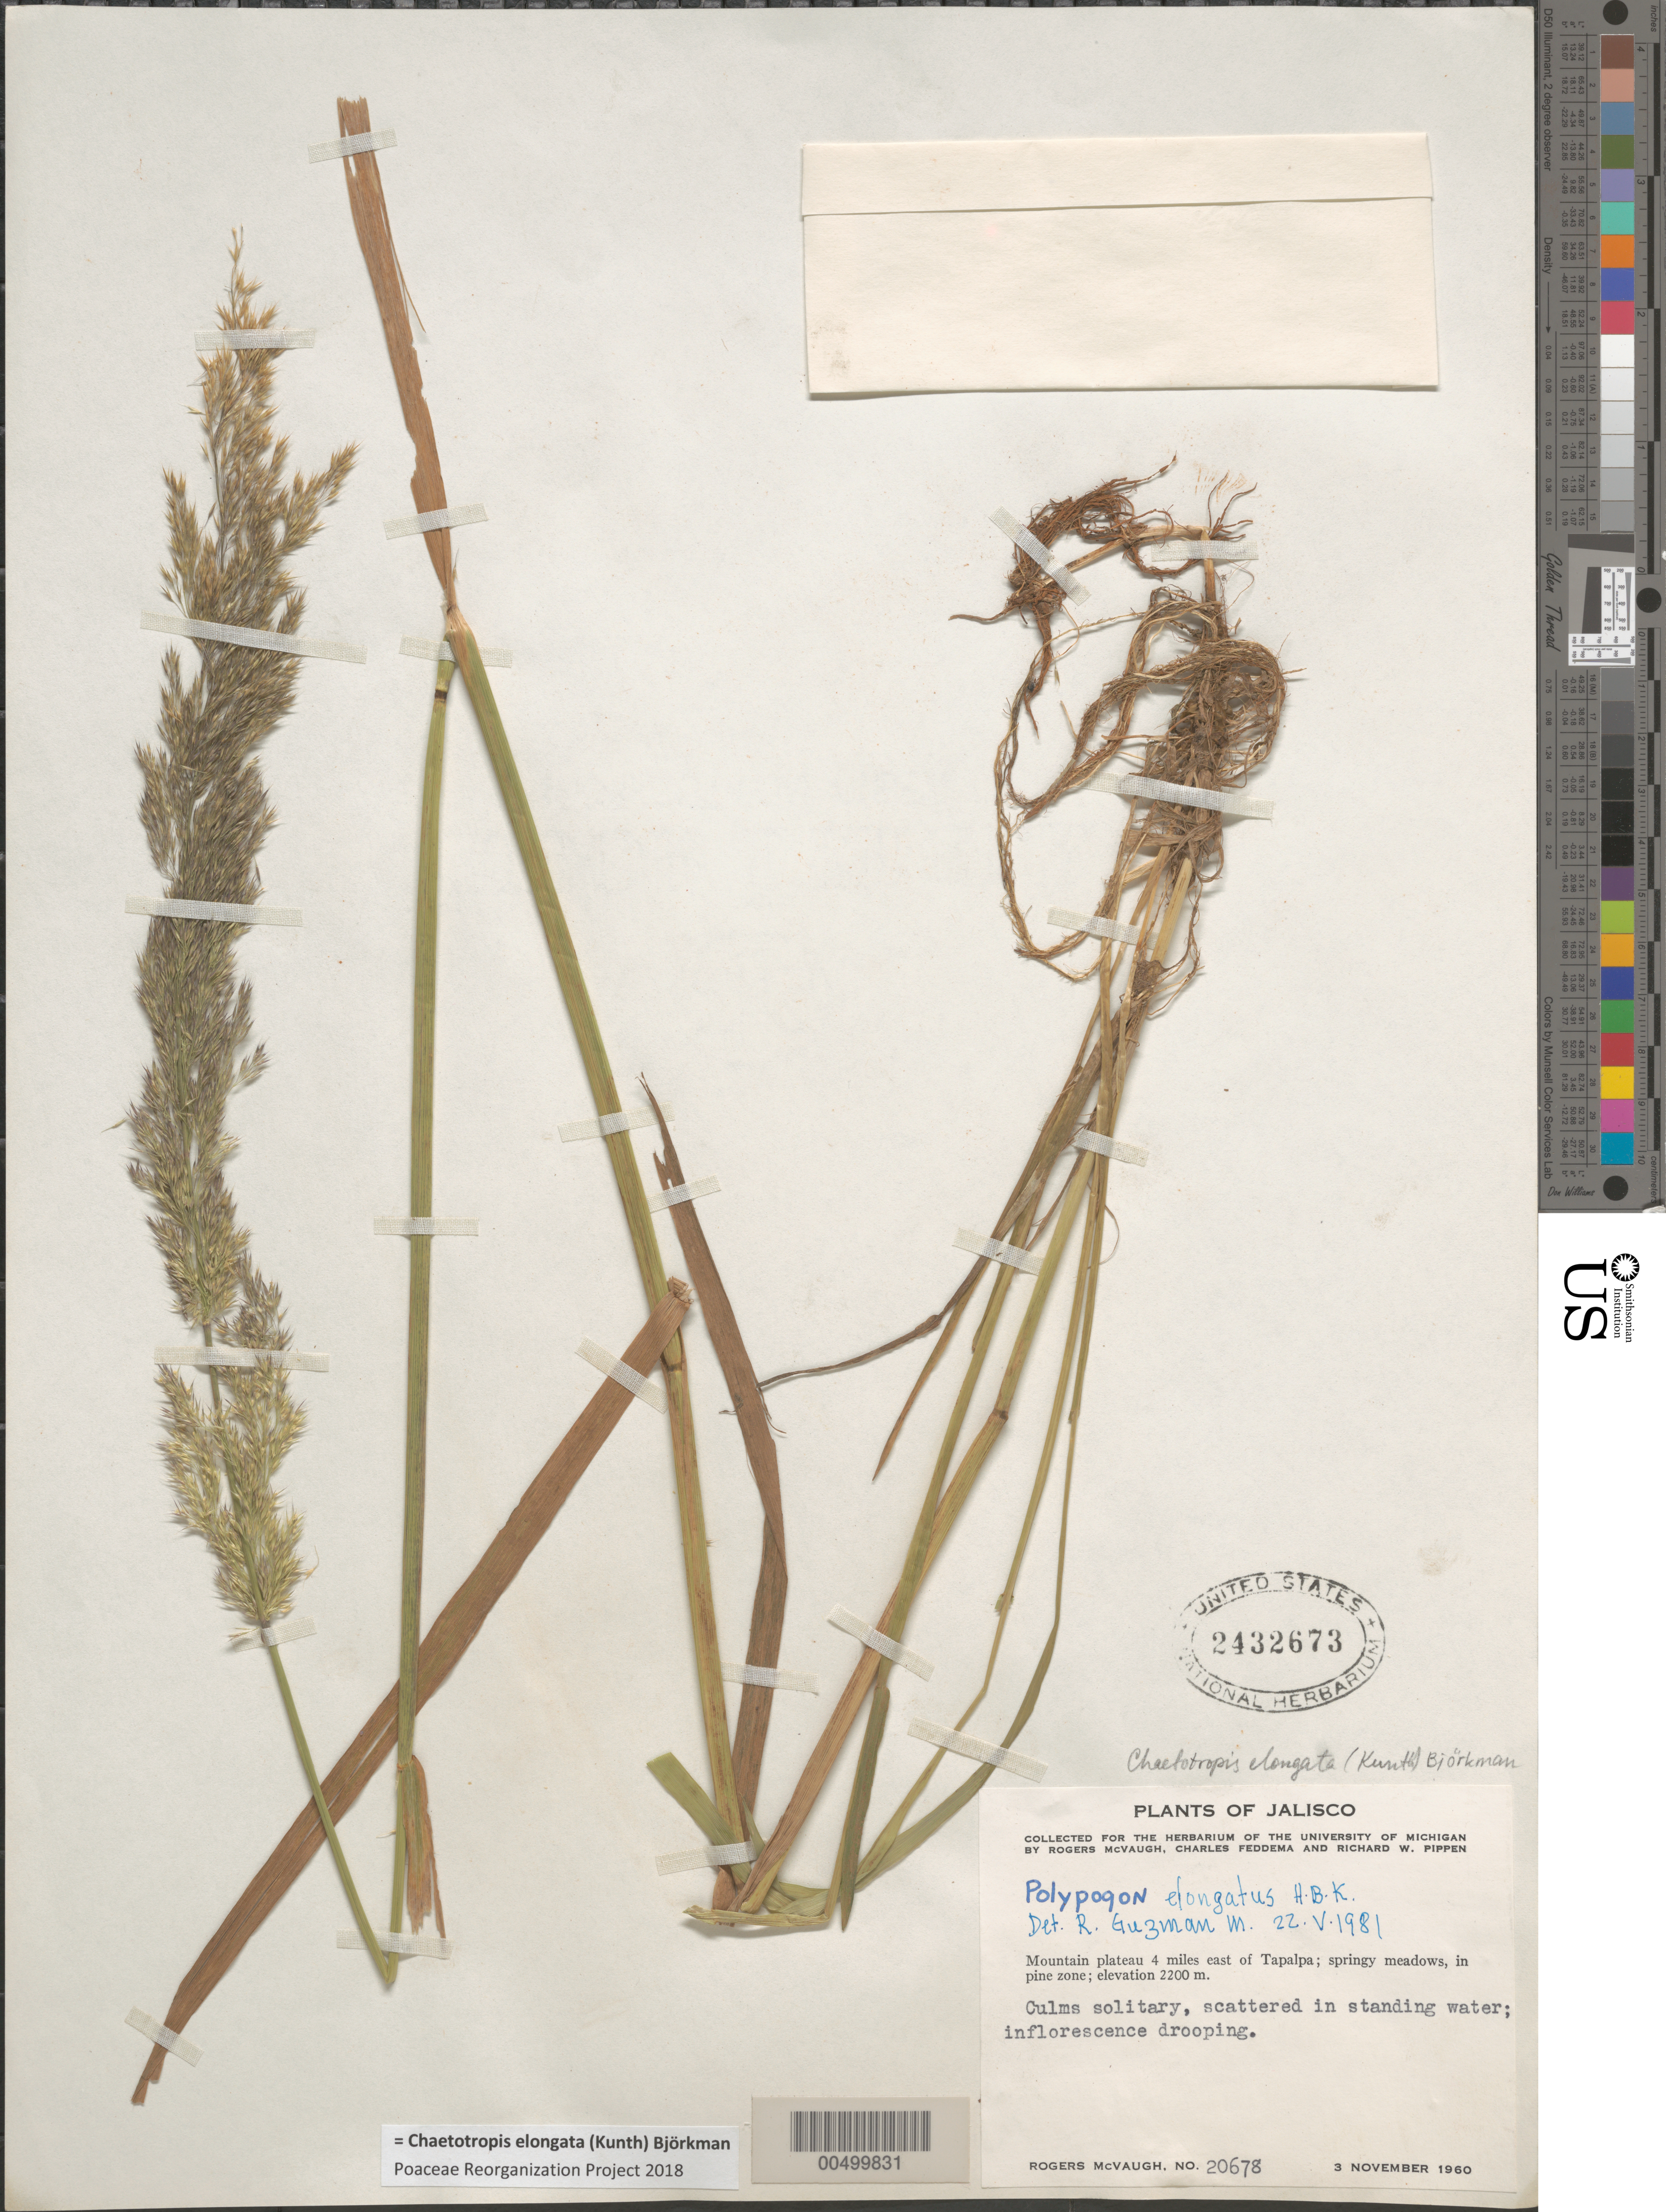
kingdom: Plantae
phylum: Tracheophyta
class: Liliopsida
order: Poales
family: Poaceae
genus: Chaetotropis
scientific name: Chaetotropis elongata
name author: (Kunth) Björkman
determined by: Poaceae Reorganization Project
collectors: R. McVaugh, C. Feddema & R. W. Pippen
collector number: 20678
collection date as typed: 3 Nov 1960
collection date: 1960-11-03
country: Mexico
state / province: Jalisco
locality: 4 mi E of Tapalpa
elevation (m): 2200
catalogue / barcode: US 2432673